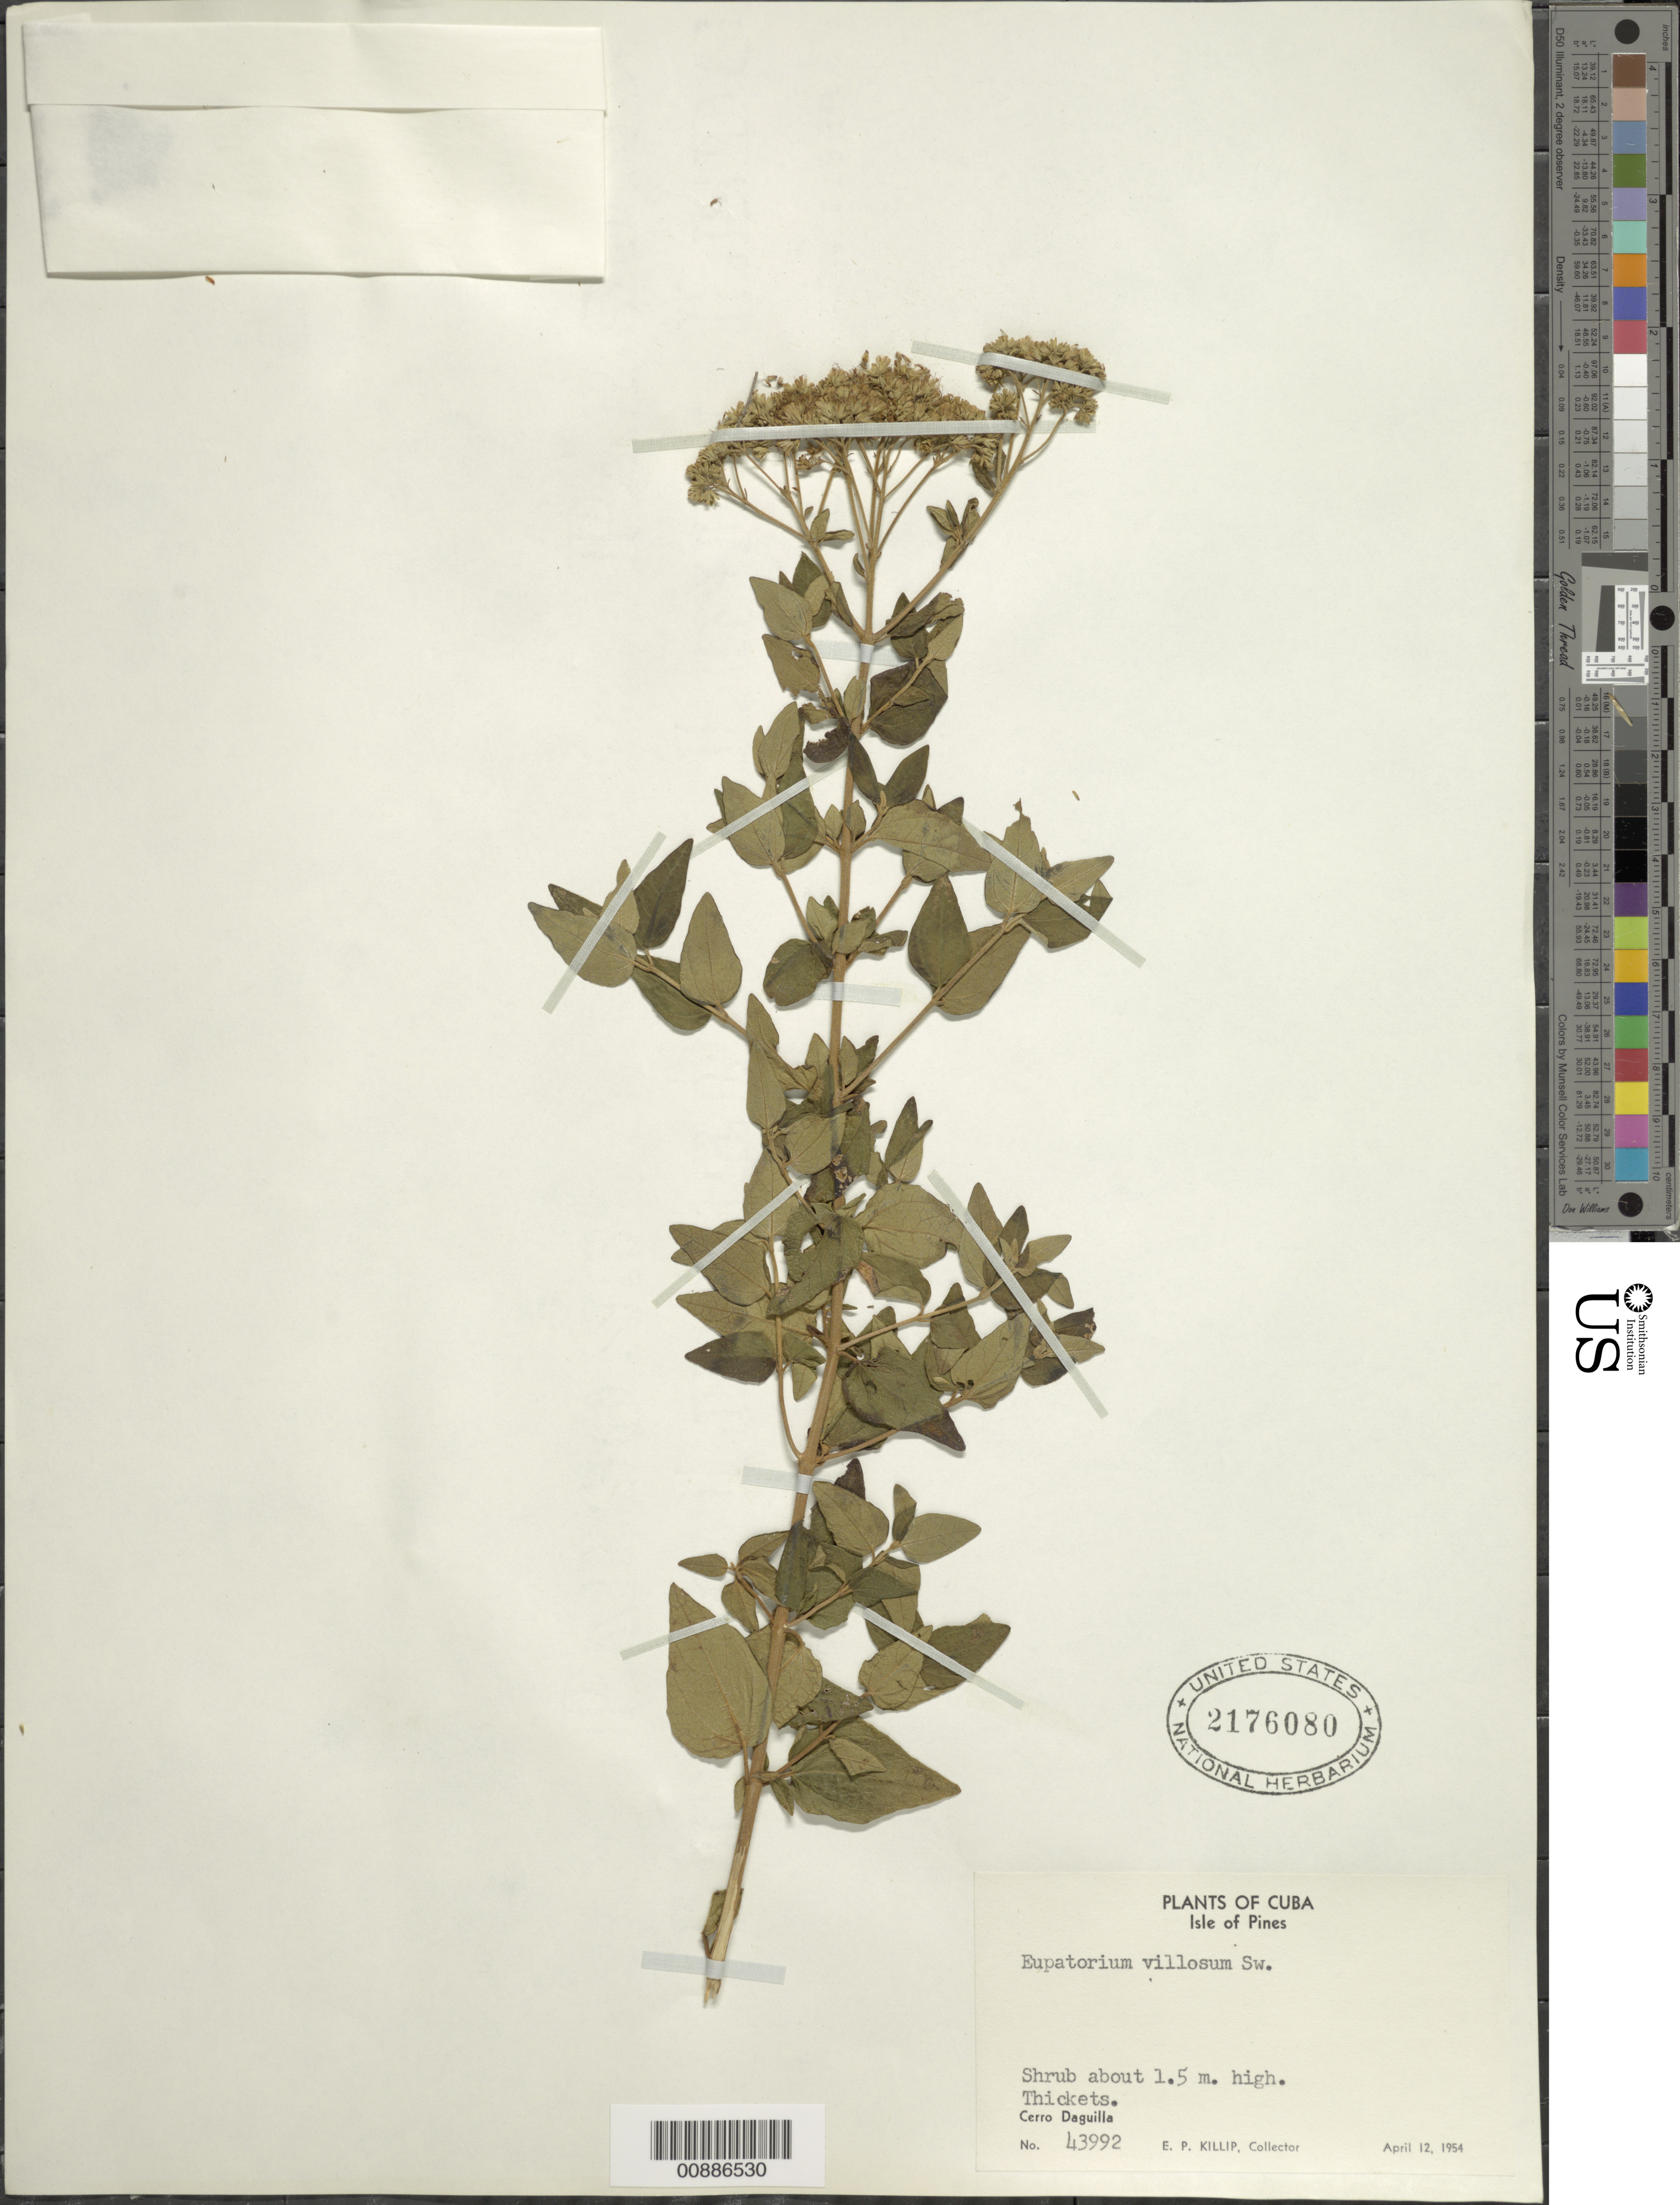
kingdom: Plantae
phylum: Tracheophyta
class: Magnoliopsida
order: Asterales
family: Asteraceae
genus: Koanophyllon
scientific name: Koanophyllon villosum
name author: (Sw.) R.M. King & H. Rob.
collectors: E. P. Killip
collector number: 43992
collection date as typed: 12 Apr 1954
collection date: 1954-04-12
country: Cuba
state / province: Isla de La Juventud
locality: Cerro Daguilla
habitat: Thickets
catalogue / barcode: US 2176080